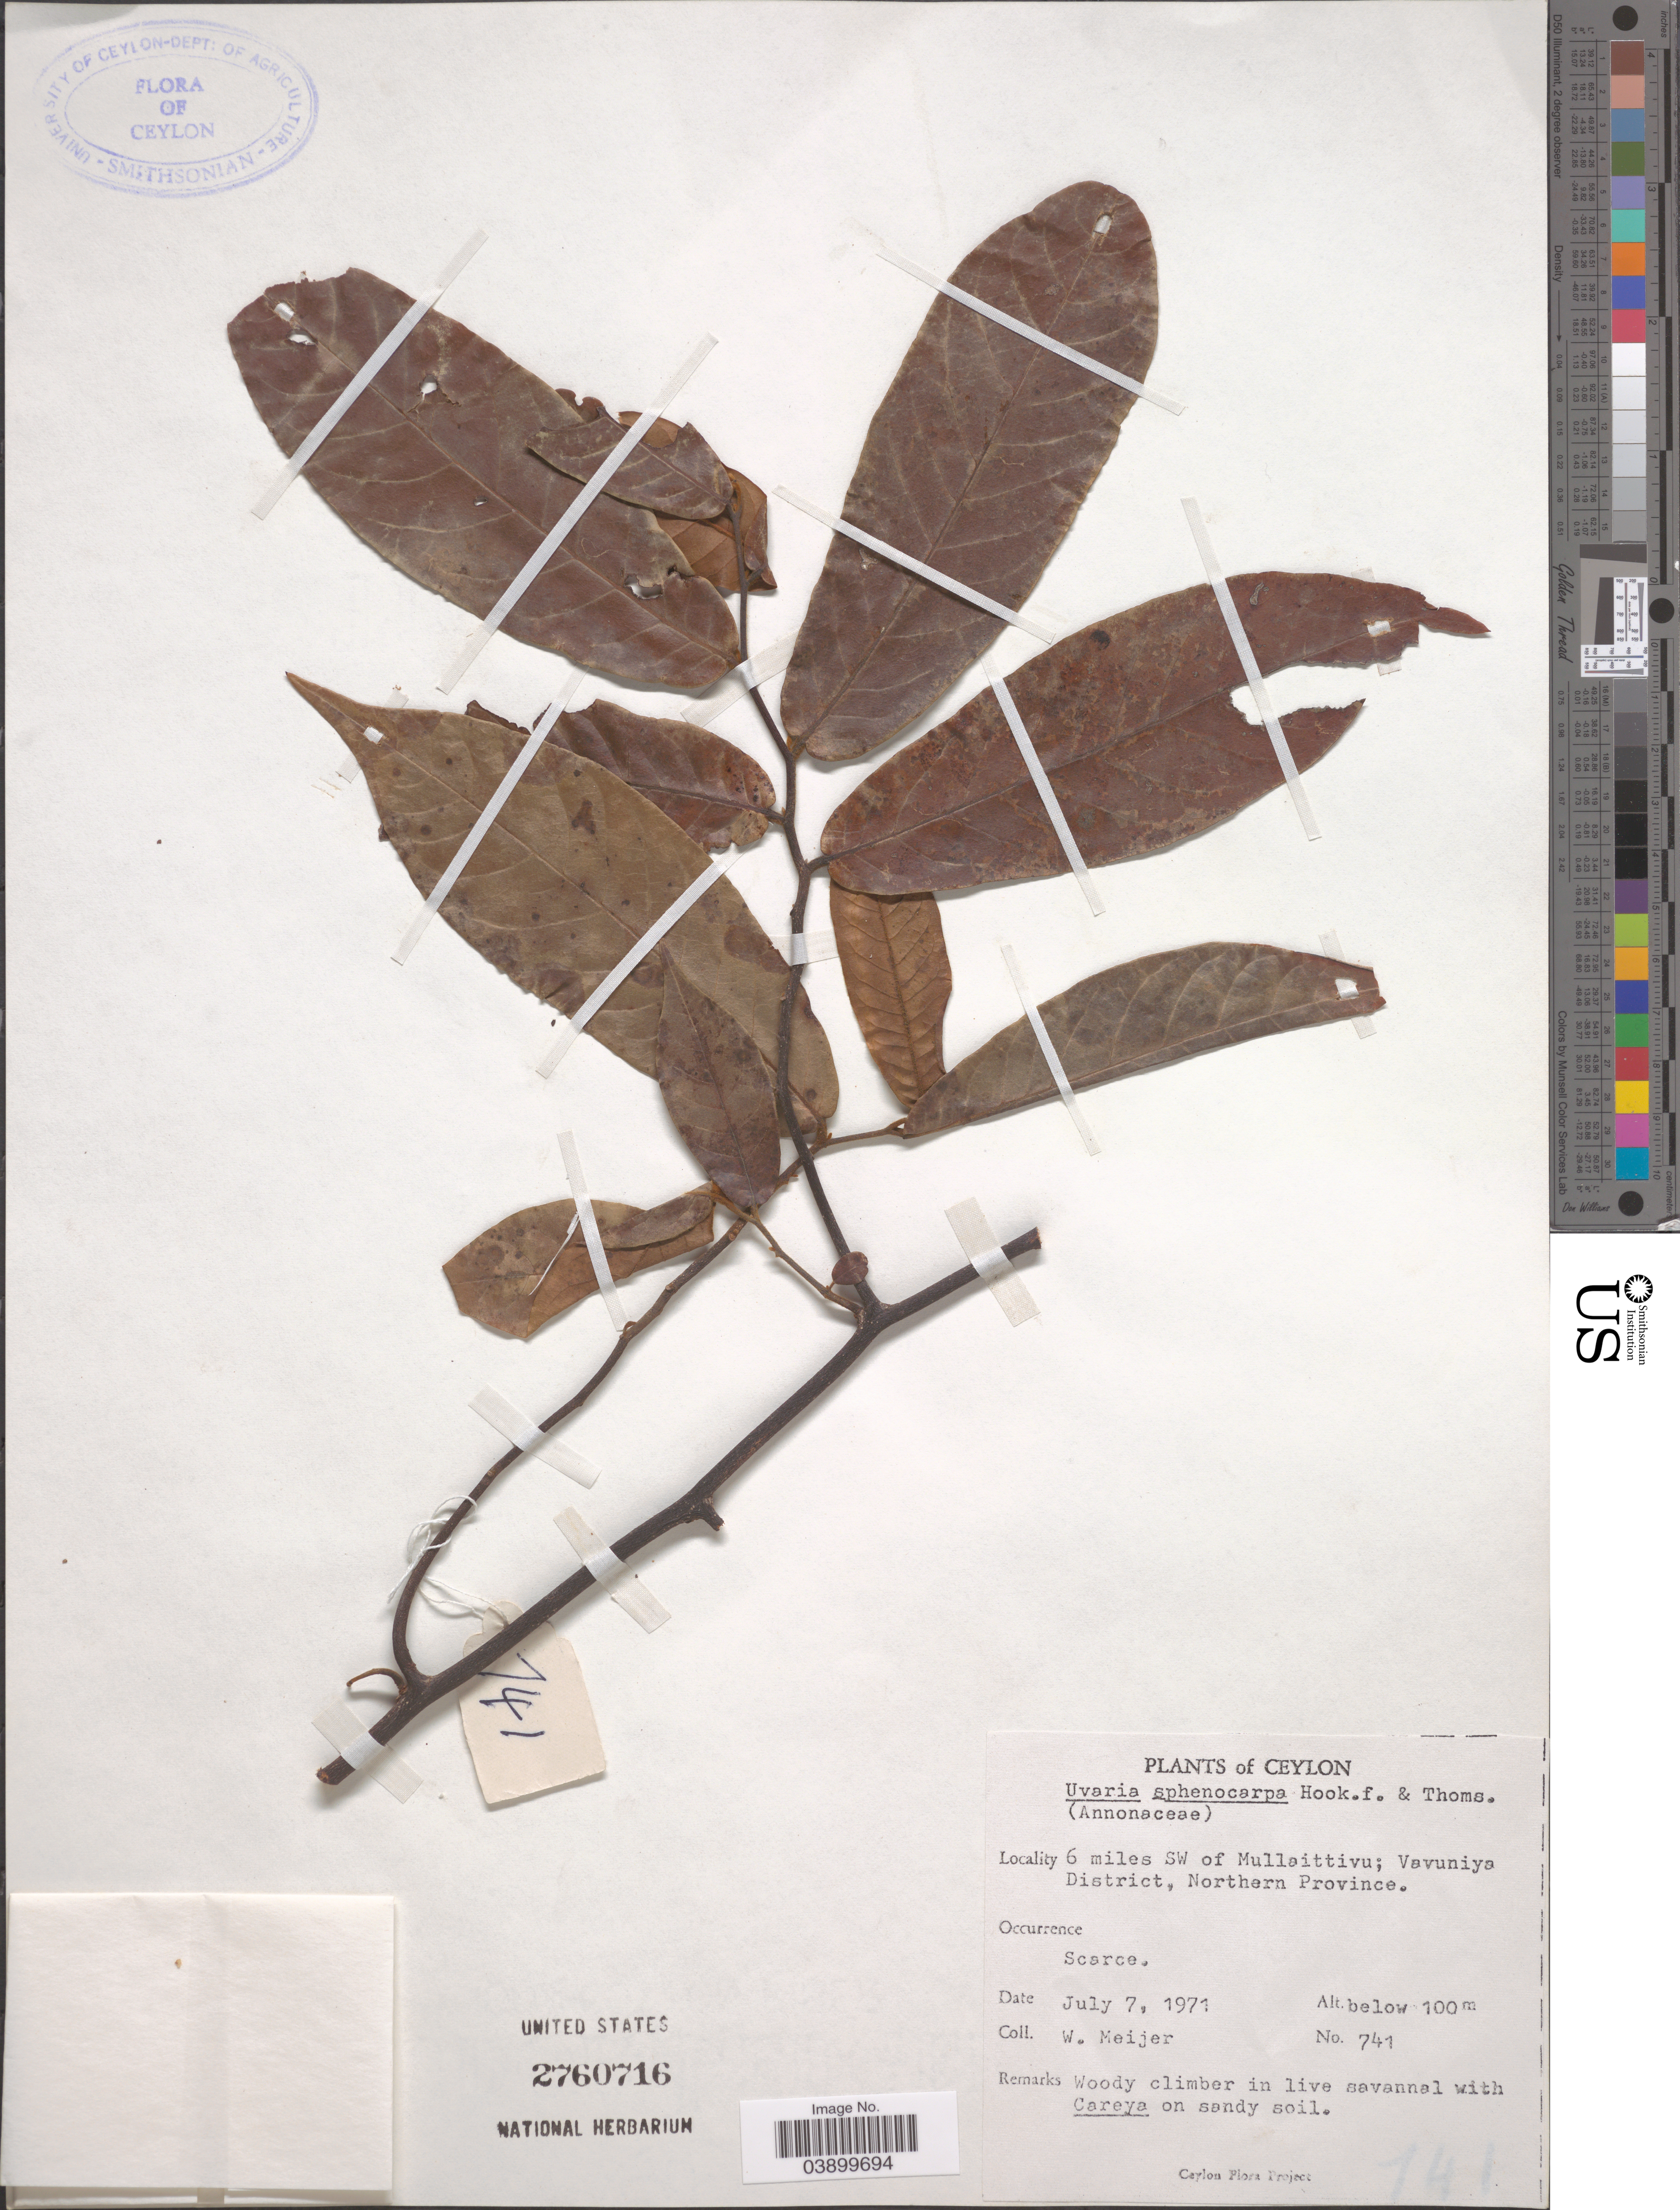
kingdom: Plantae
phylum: Tracheophyta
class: Magnoliopsida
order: Magnoliales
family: Annonaceae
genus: Uvaria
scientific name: Uvaria sphenocarpa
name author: Hook. & Thomson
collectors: W. Meijer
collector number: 741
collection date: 1971-07-07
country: Sri Lanka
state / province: Northern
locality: Ceylon. 6 miles SW of Mullaittivu; Vavuniya District.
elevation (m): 100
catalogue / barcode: US 2760716